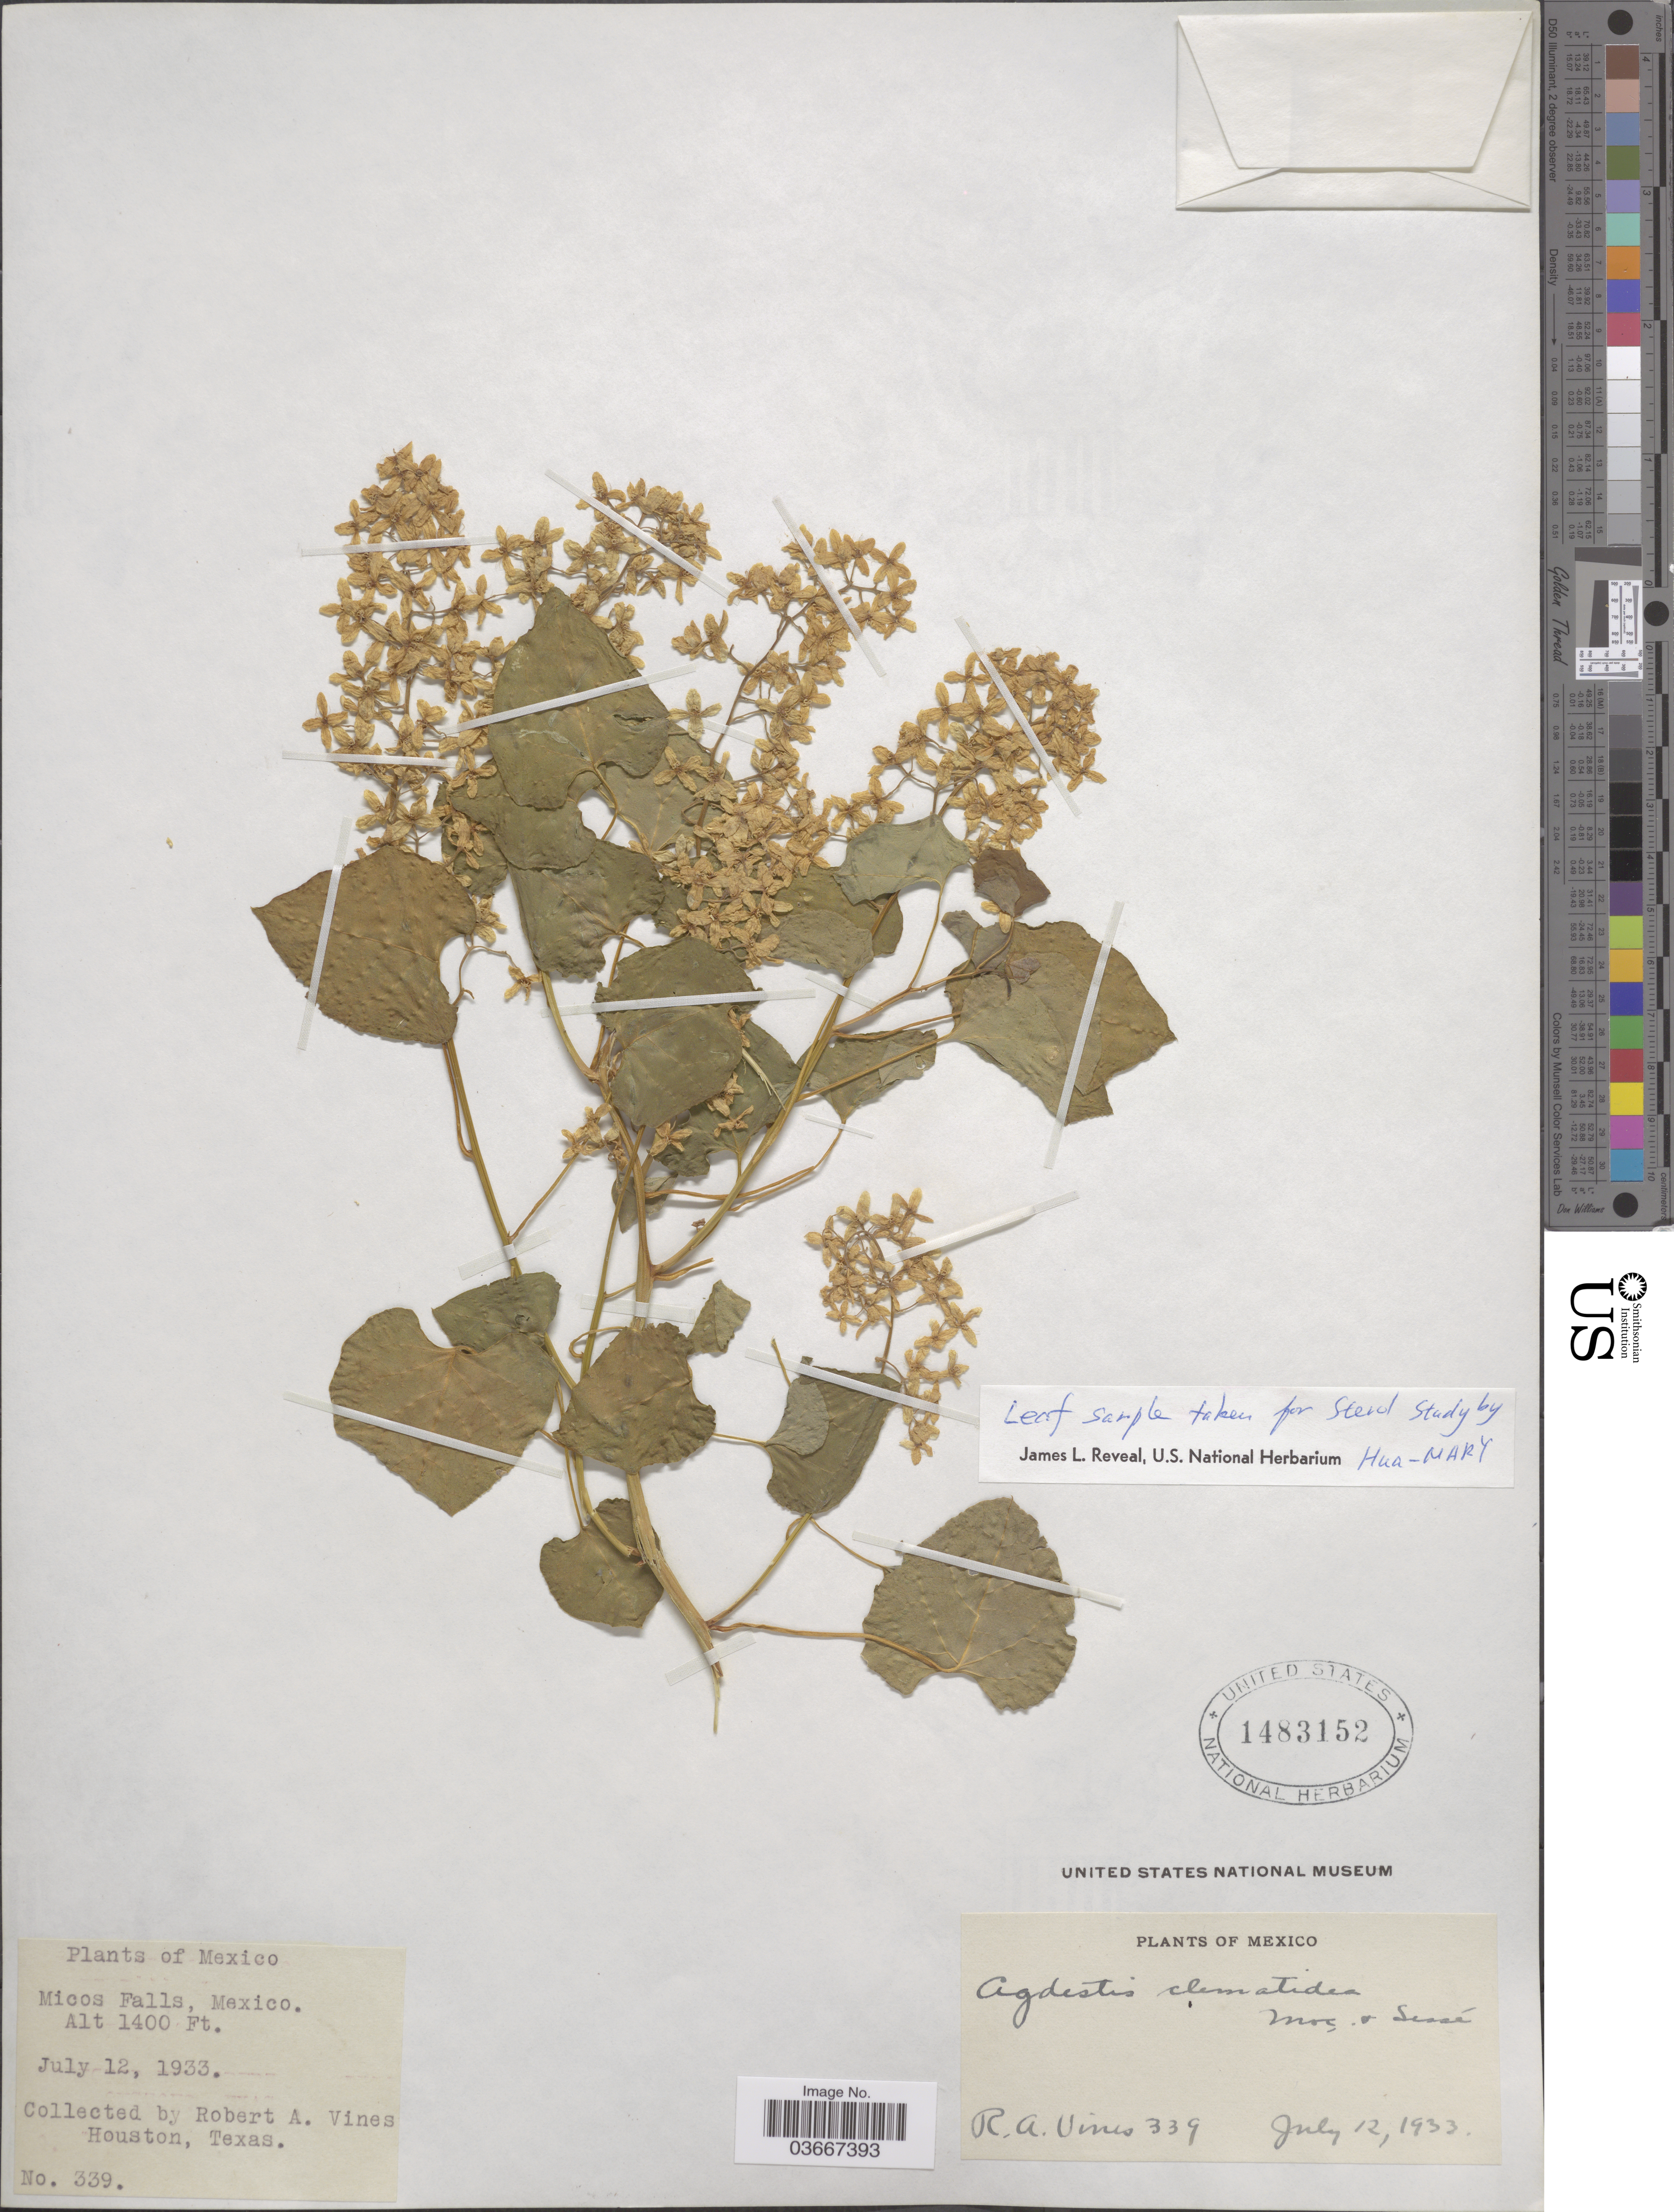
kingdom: Plantae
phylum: Tracheophyta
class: Magnoliopsida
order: Caryophyllales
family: Agdestidaceae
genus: Agdestis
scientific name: Agdestis clematidea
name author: Moc. & Sessé ex DC.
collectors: R. Vines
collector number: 339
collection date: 1933-07-12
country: Mexico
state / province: México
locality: Micos Falls.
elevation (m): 427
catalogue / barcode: US 1483152